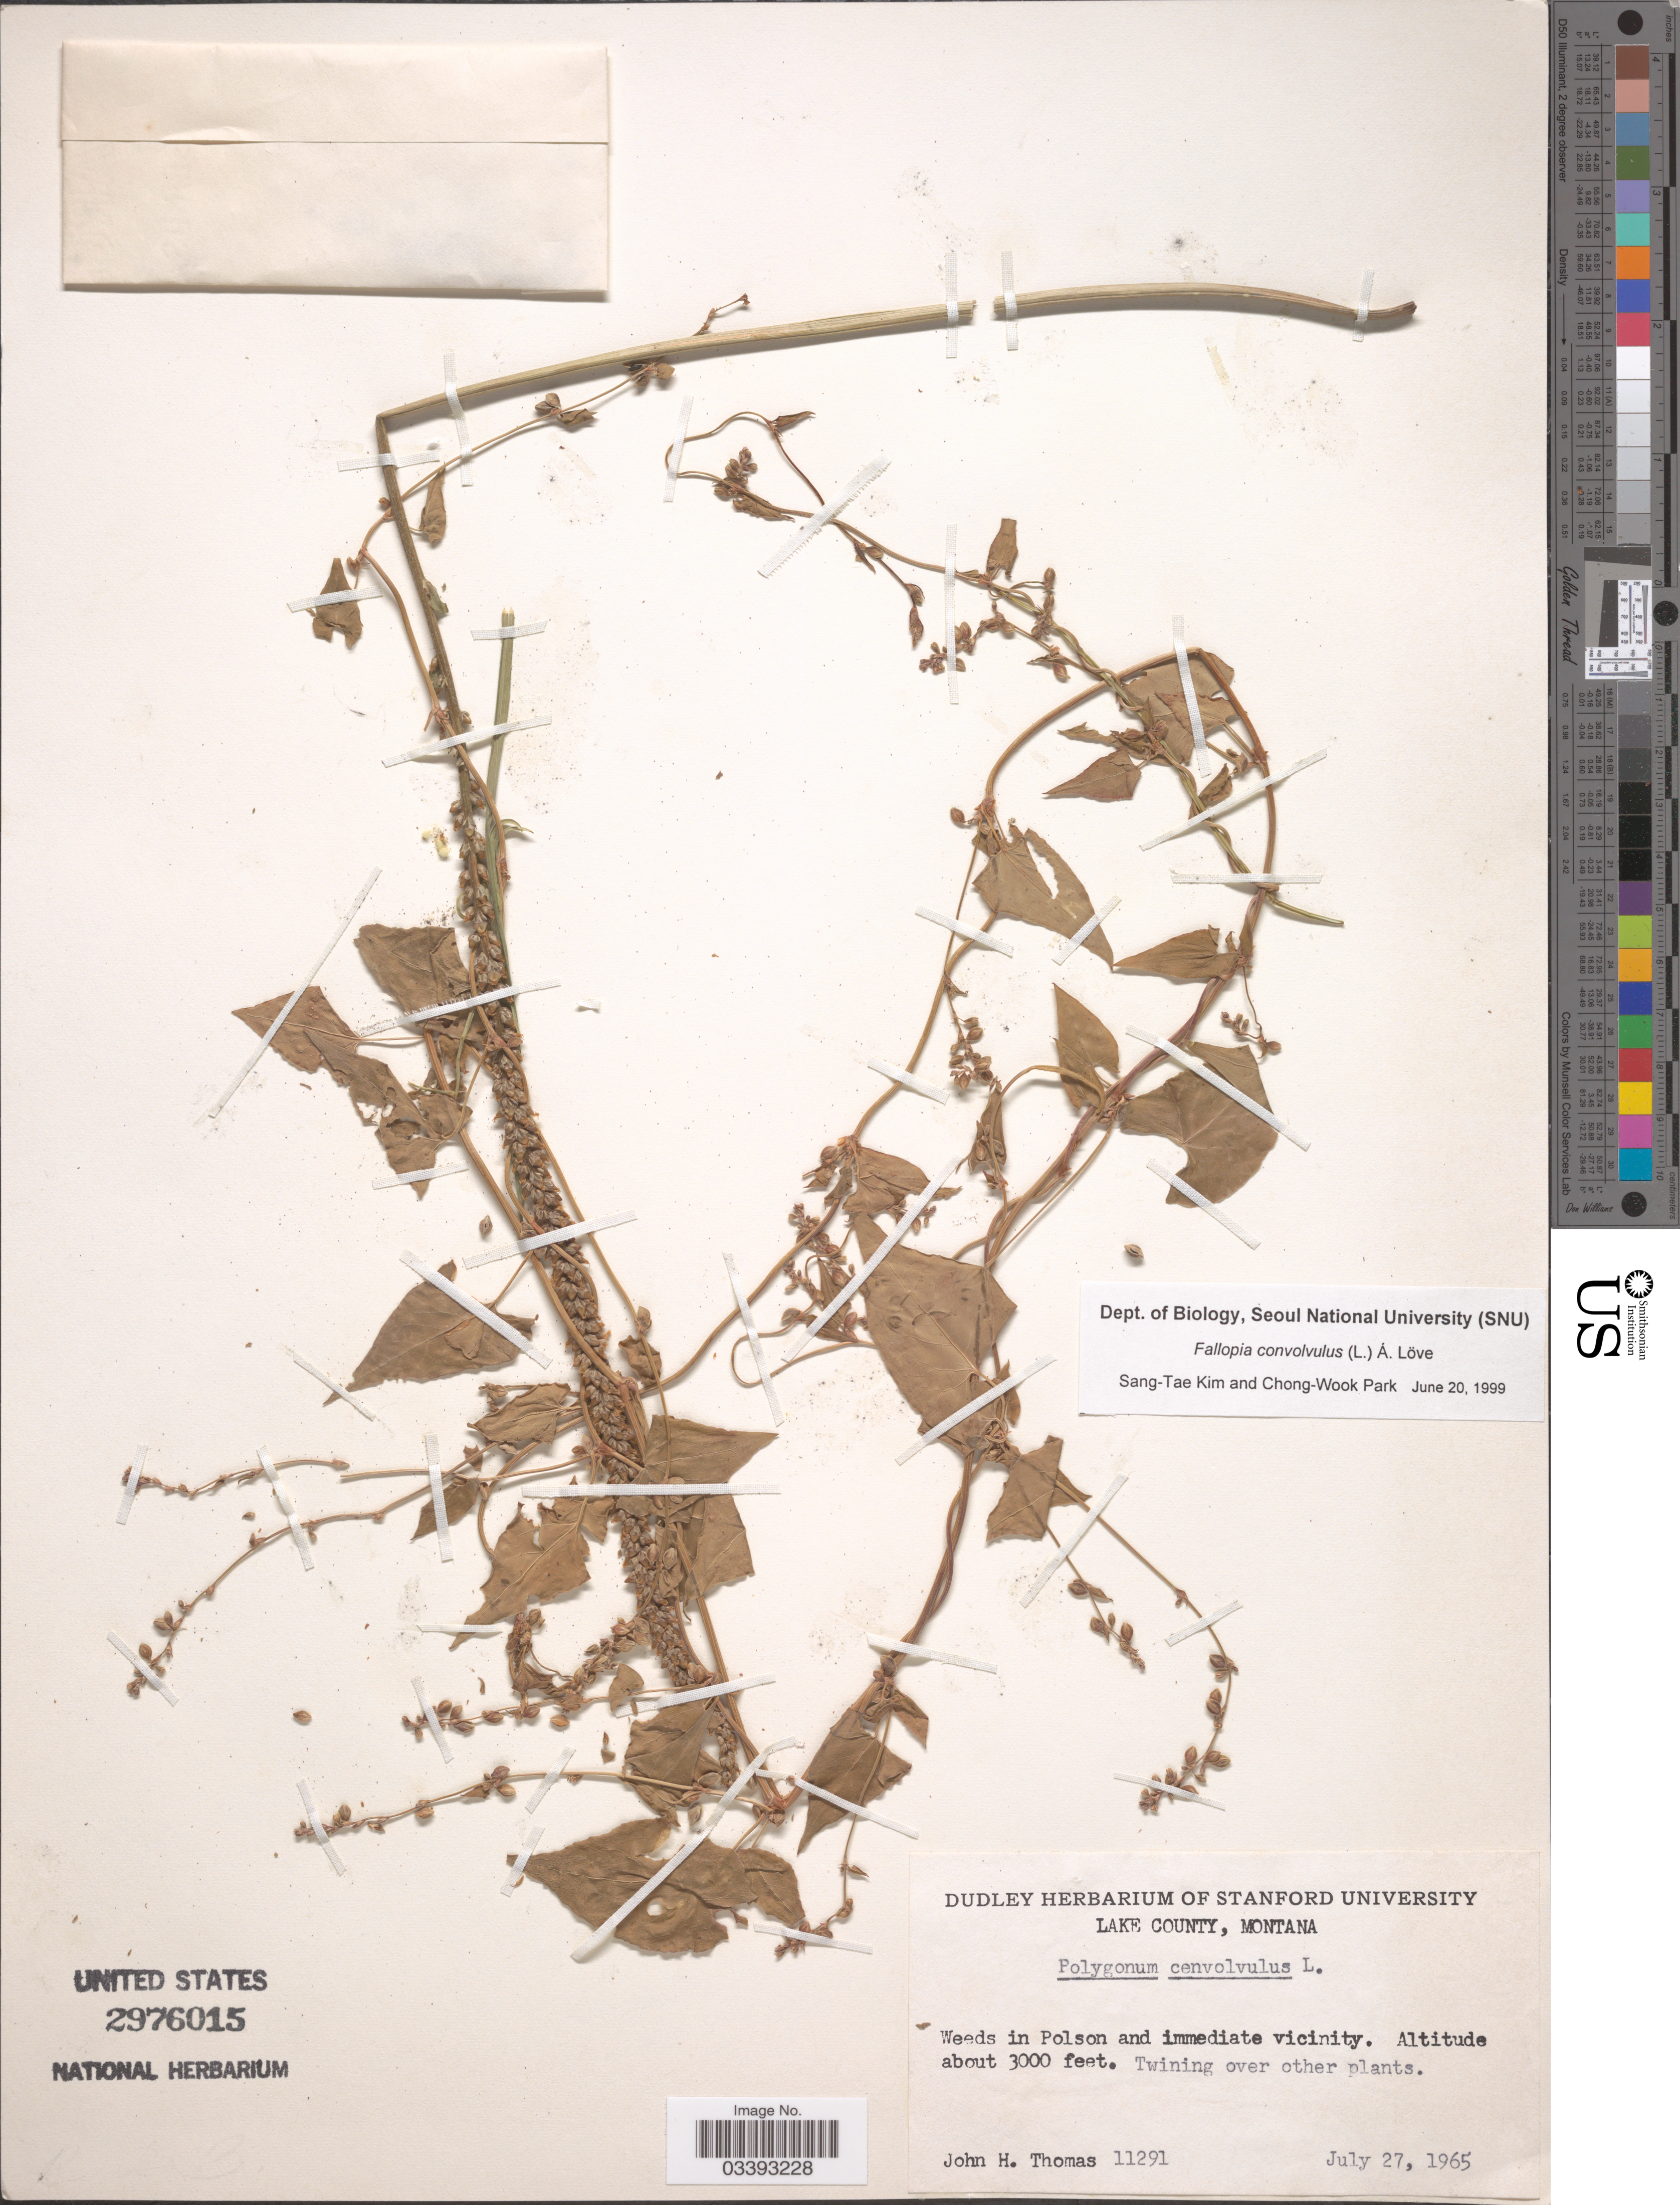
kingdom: Plantae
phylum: Tracheophyta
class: Magnoliopsida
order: Caryophyllales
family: Polygonaceae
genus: Fallopia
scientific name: Fallopia convolvulus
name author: (L.) Á. Löve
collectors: J. H. Thomas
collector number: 11291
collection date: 1965-07-27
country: United States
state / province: Montana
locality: Lake County. Weeds in Polson and immediate vicinity.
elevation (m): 914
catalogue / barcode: US 2976015